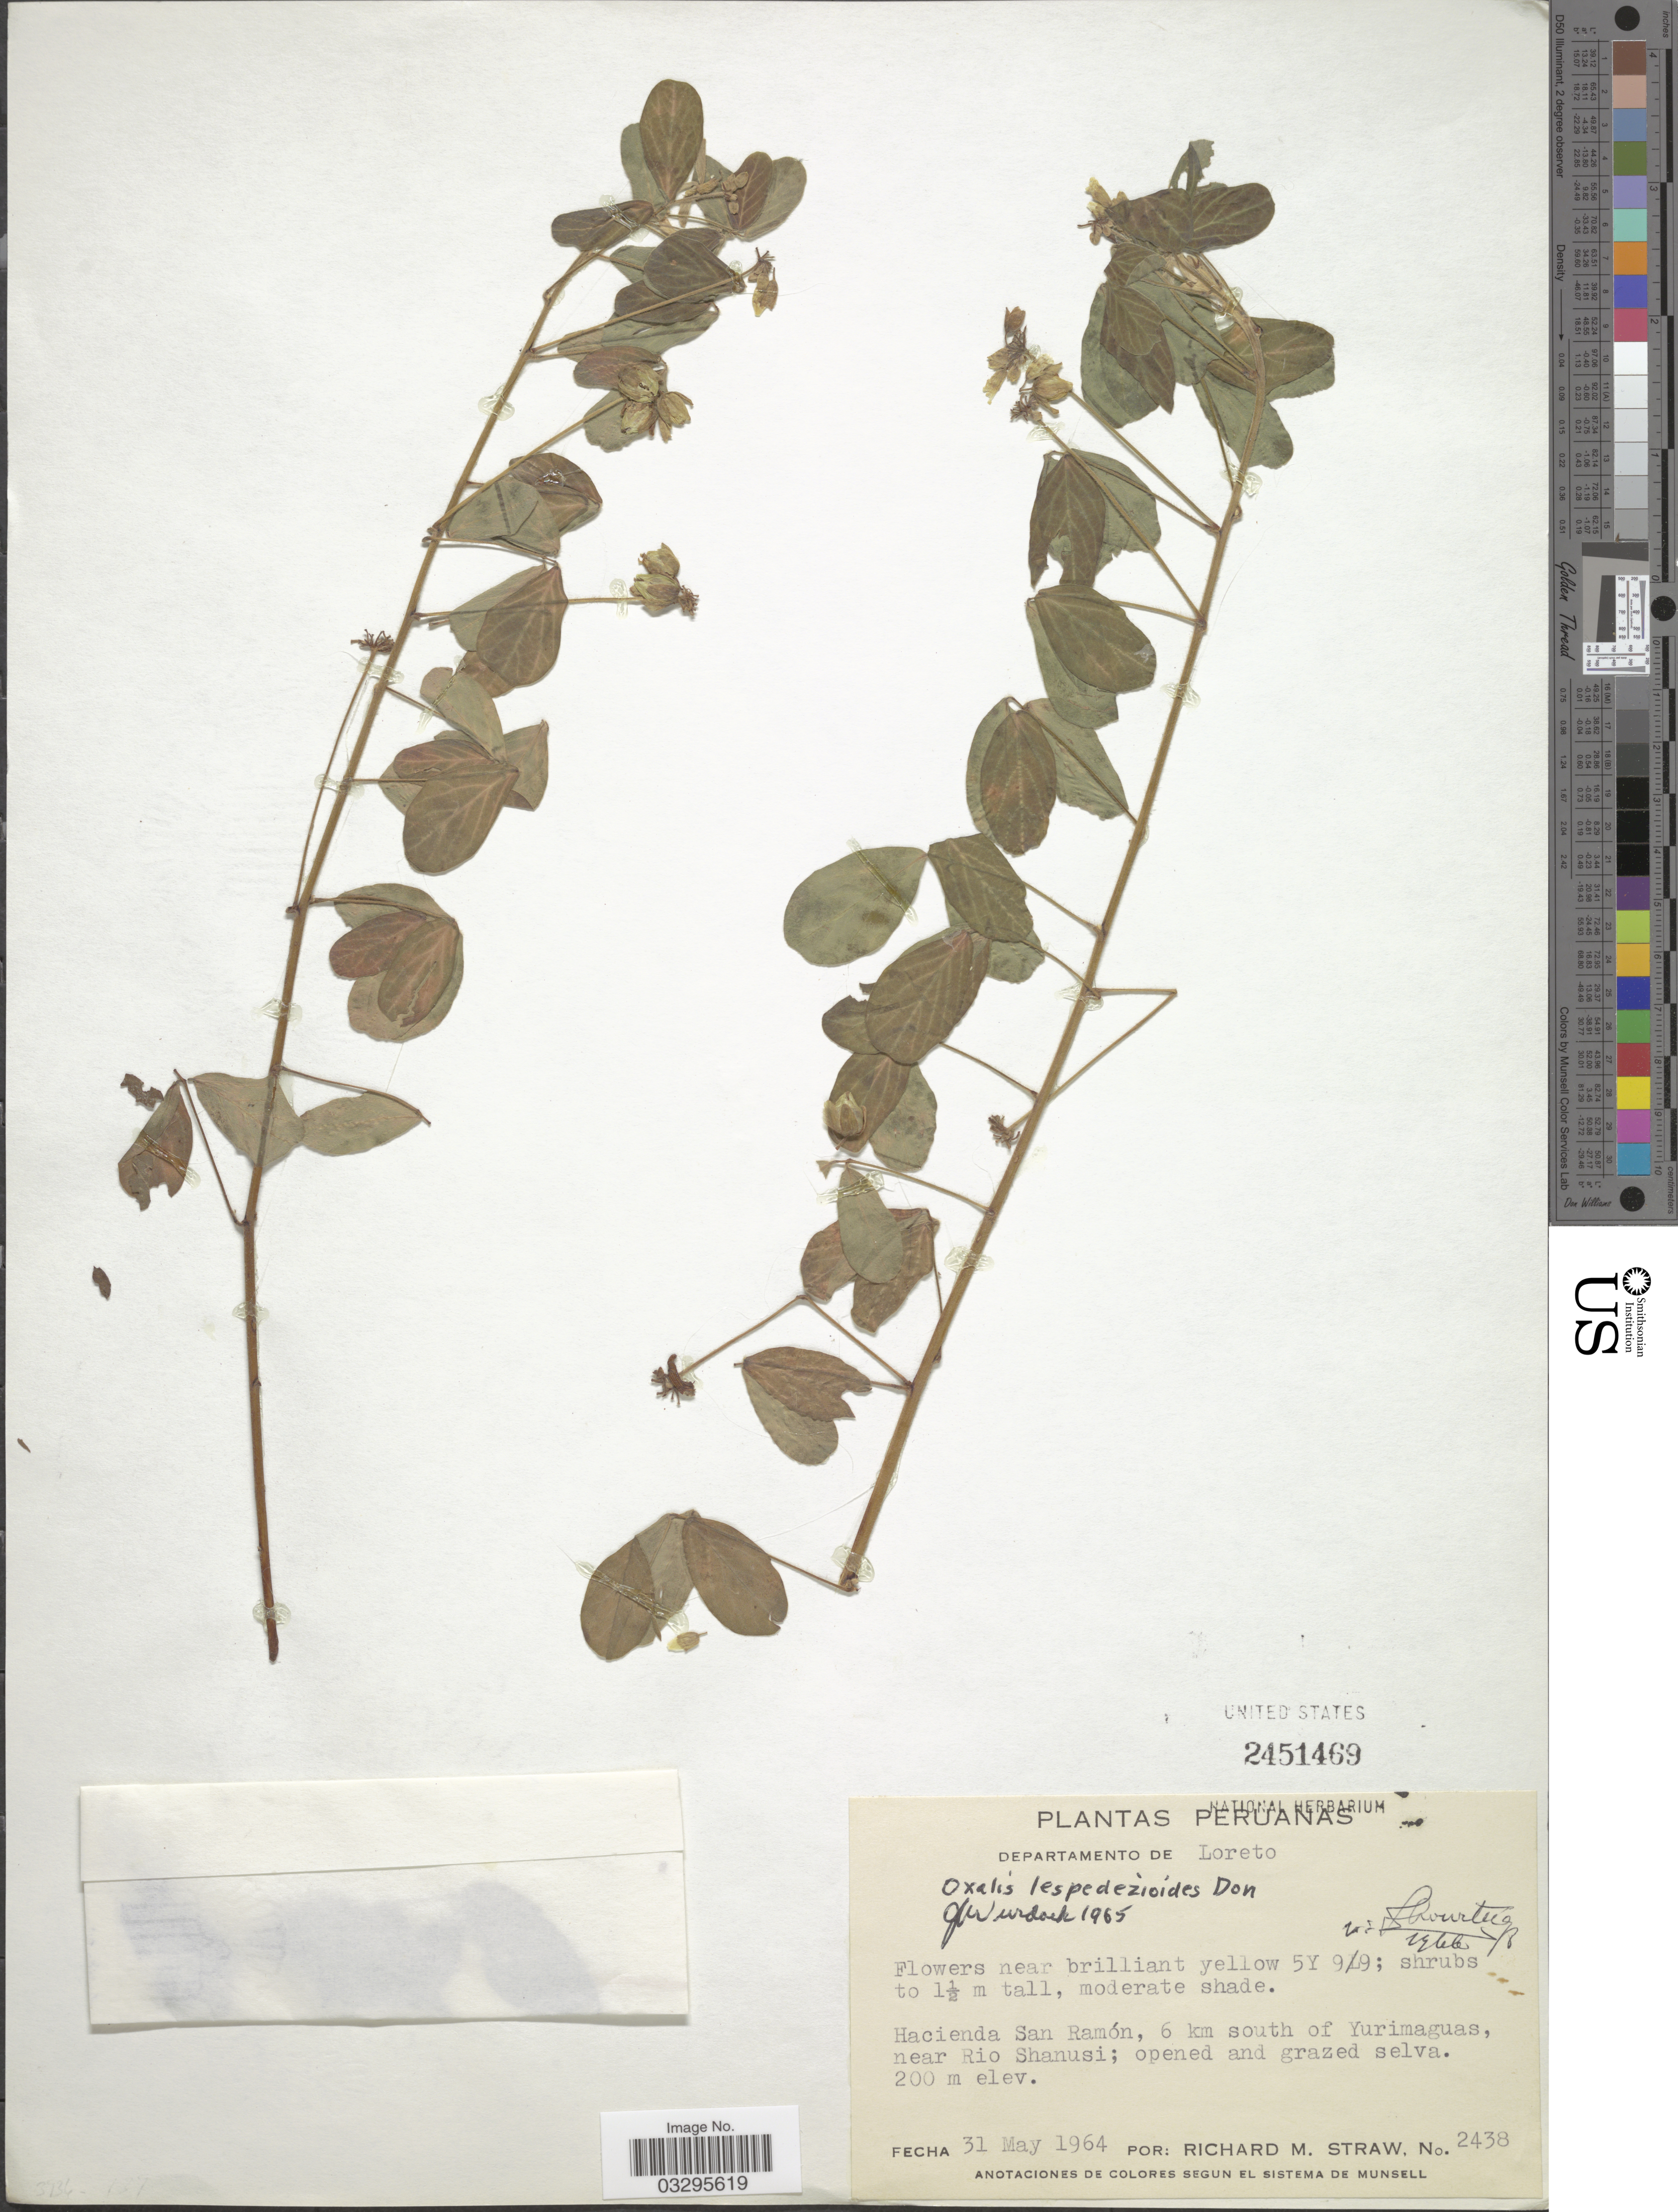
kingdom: Plantae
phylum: Tracheophyta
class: Magnoliopsida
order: Oxalidales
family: Oxalidaceae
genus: Oxalis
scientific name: Oxalis lespedezioides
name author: G. Don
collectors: R. M. Straw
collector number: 2438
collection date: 1964-05-31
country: Peru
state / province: Loreto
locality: Departamento de Loreto, Hacienda San Ramón, 6 km south of Yurimaguas, near Rio Shanusi.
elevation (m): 200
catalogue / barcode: US 2451469